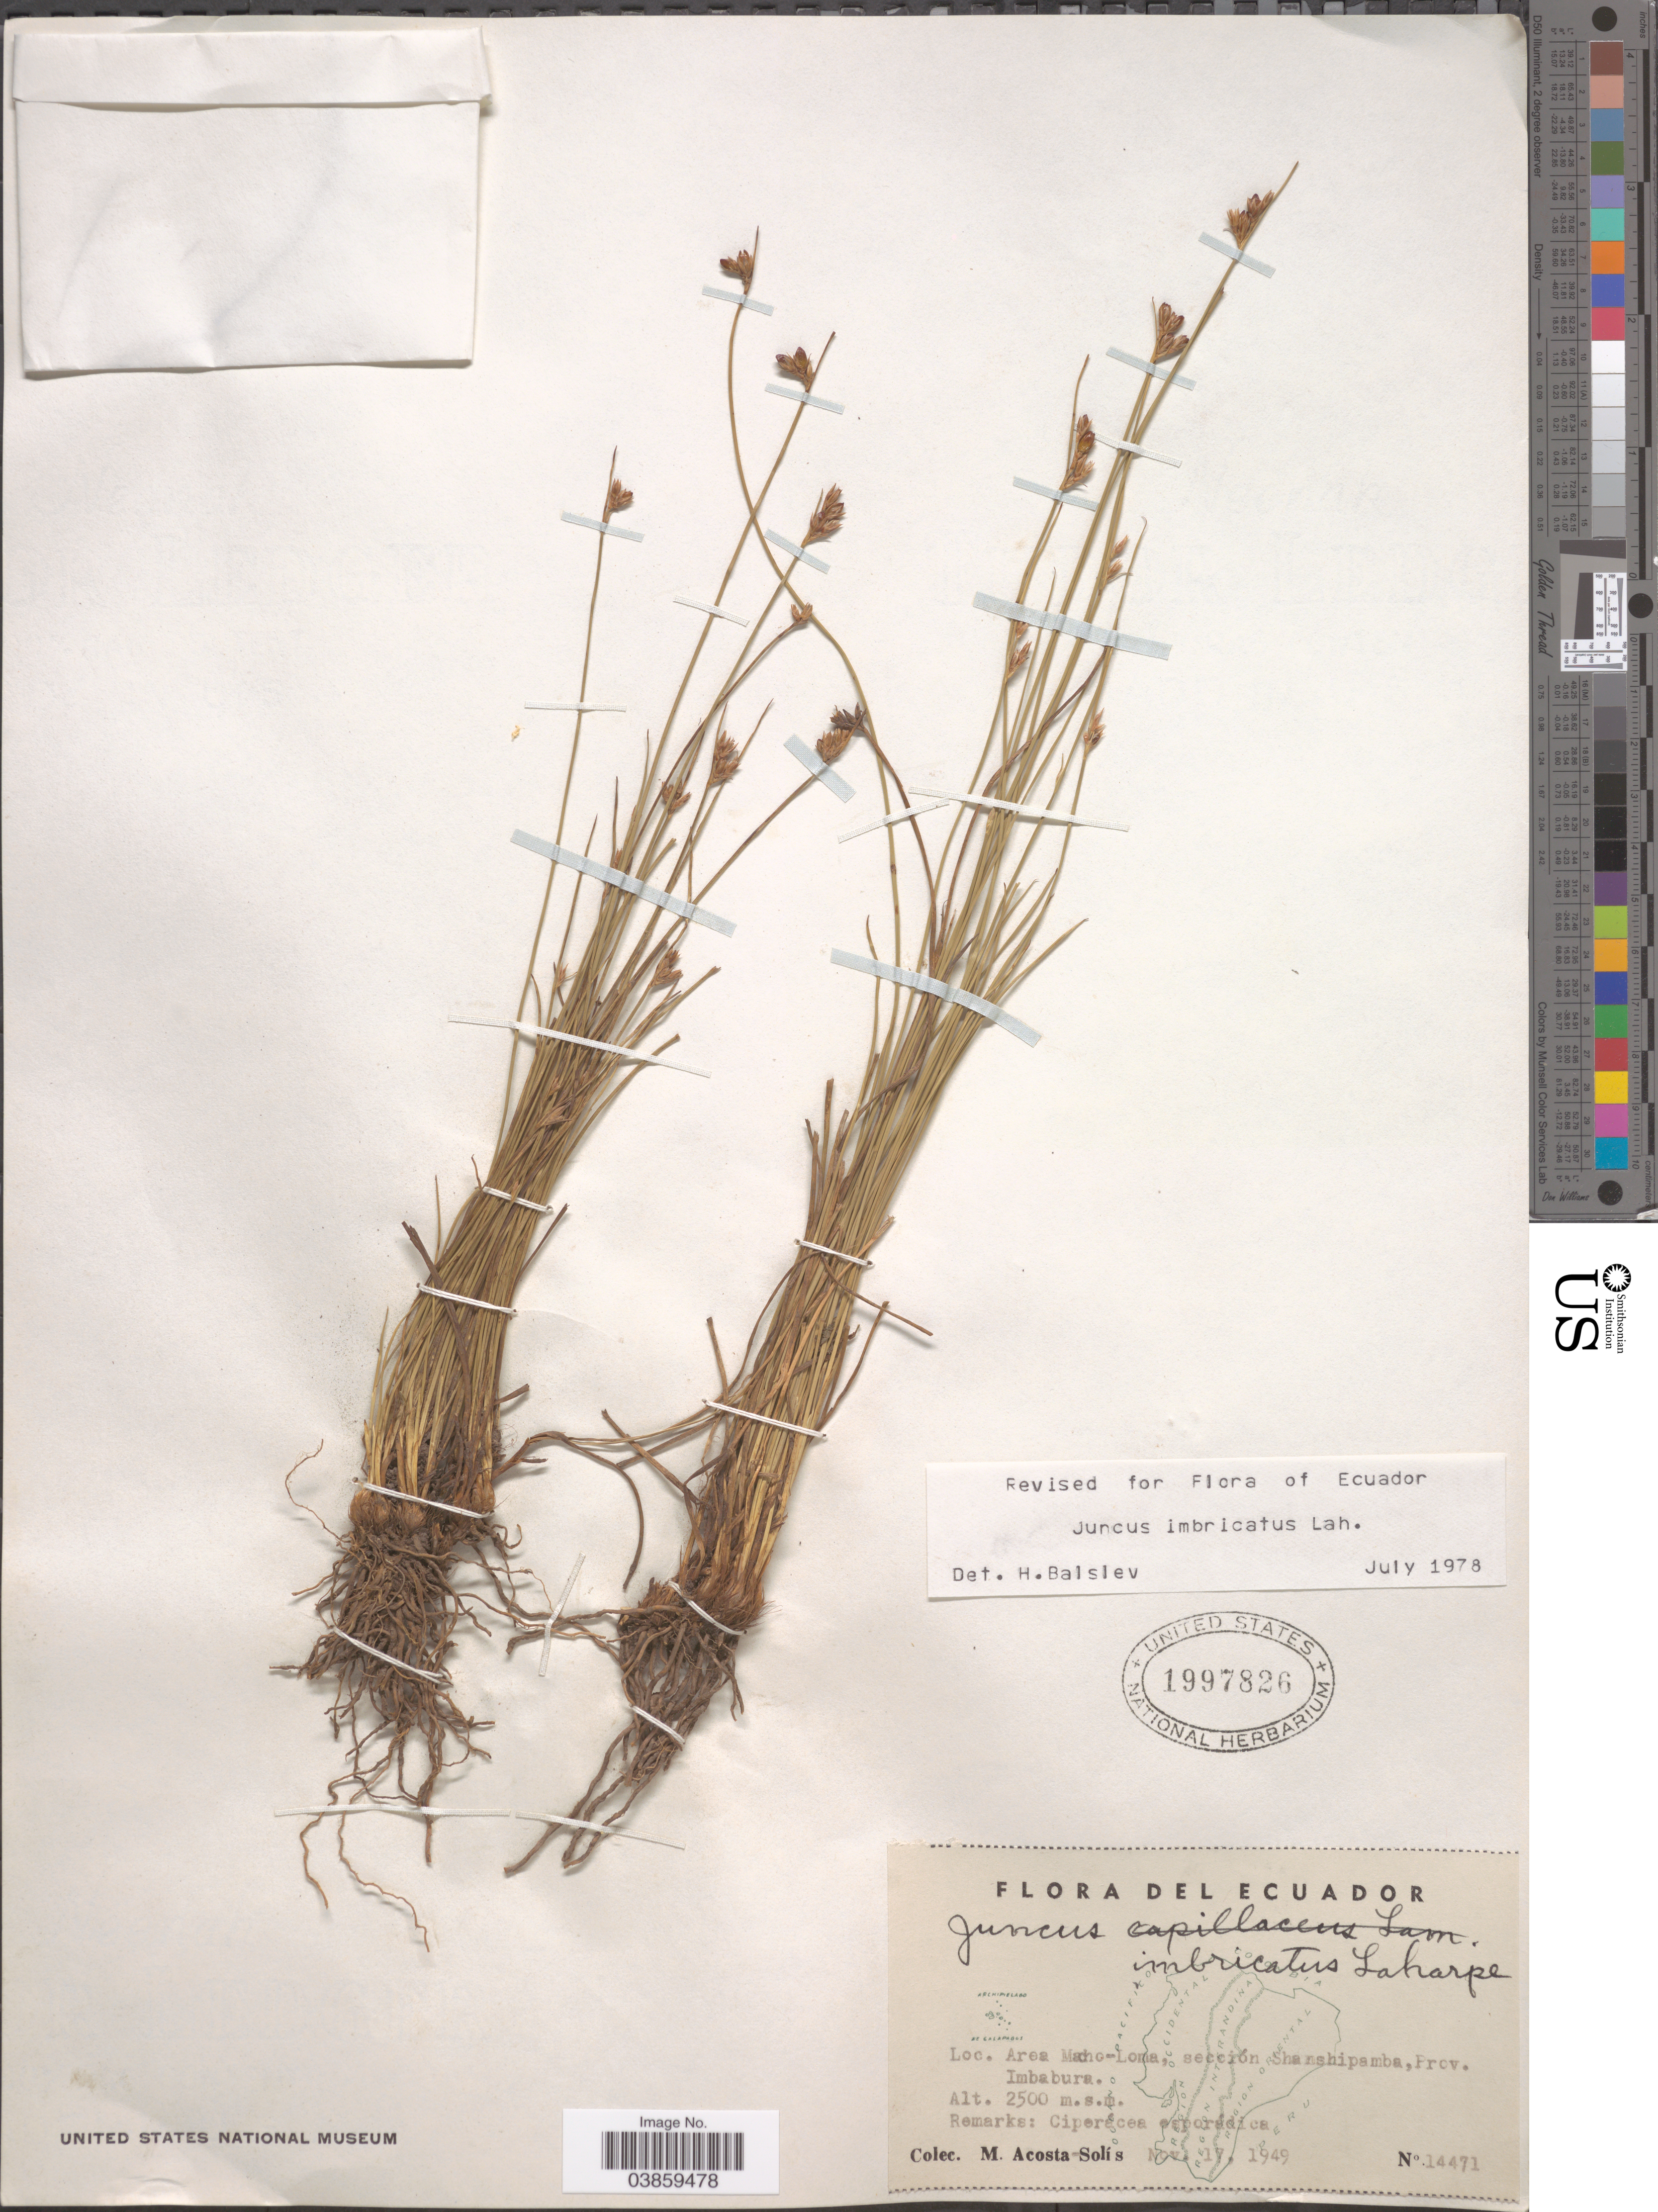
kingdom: Plantae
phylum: Tracheophyta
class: Liliopsida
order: Poales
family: Juncaceae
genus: Juncus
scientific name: Juncus imbricatus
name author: Laharpe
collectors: M. Acosta Solis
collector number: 14471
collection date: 1949-11-17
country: Ecuador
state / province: Imbabura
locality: Area Macho-Loma, sección Shanshipamba.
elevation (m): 2500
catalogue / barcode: US 1997826